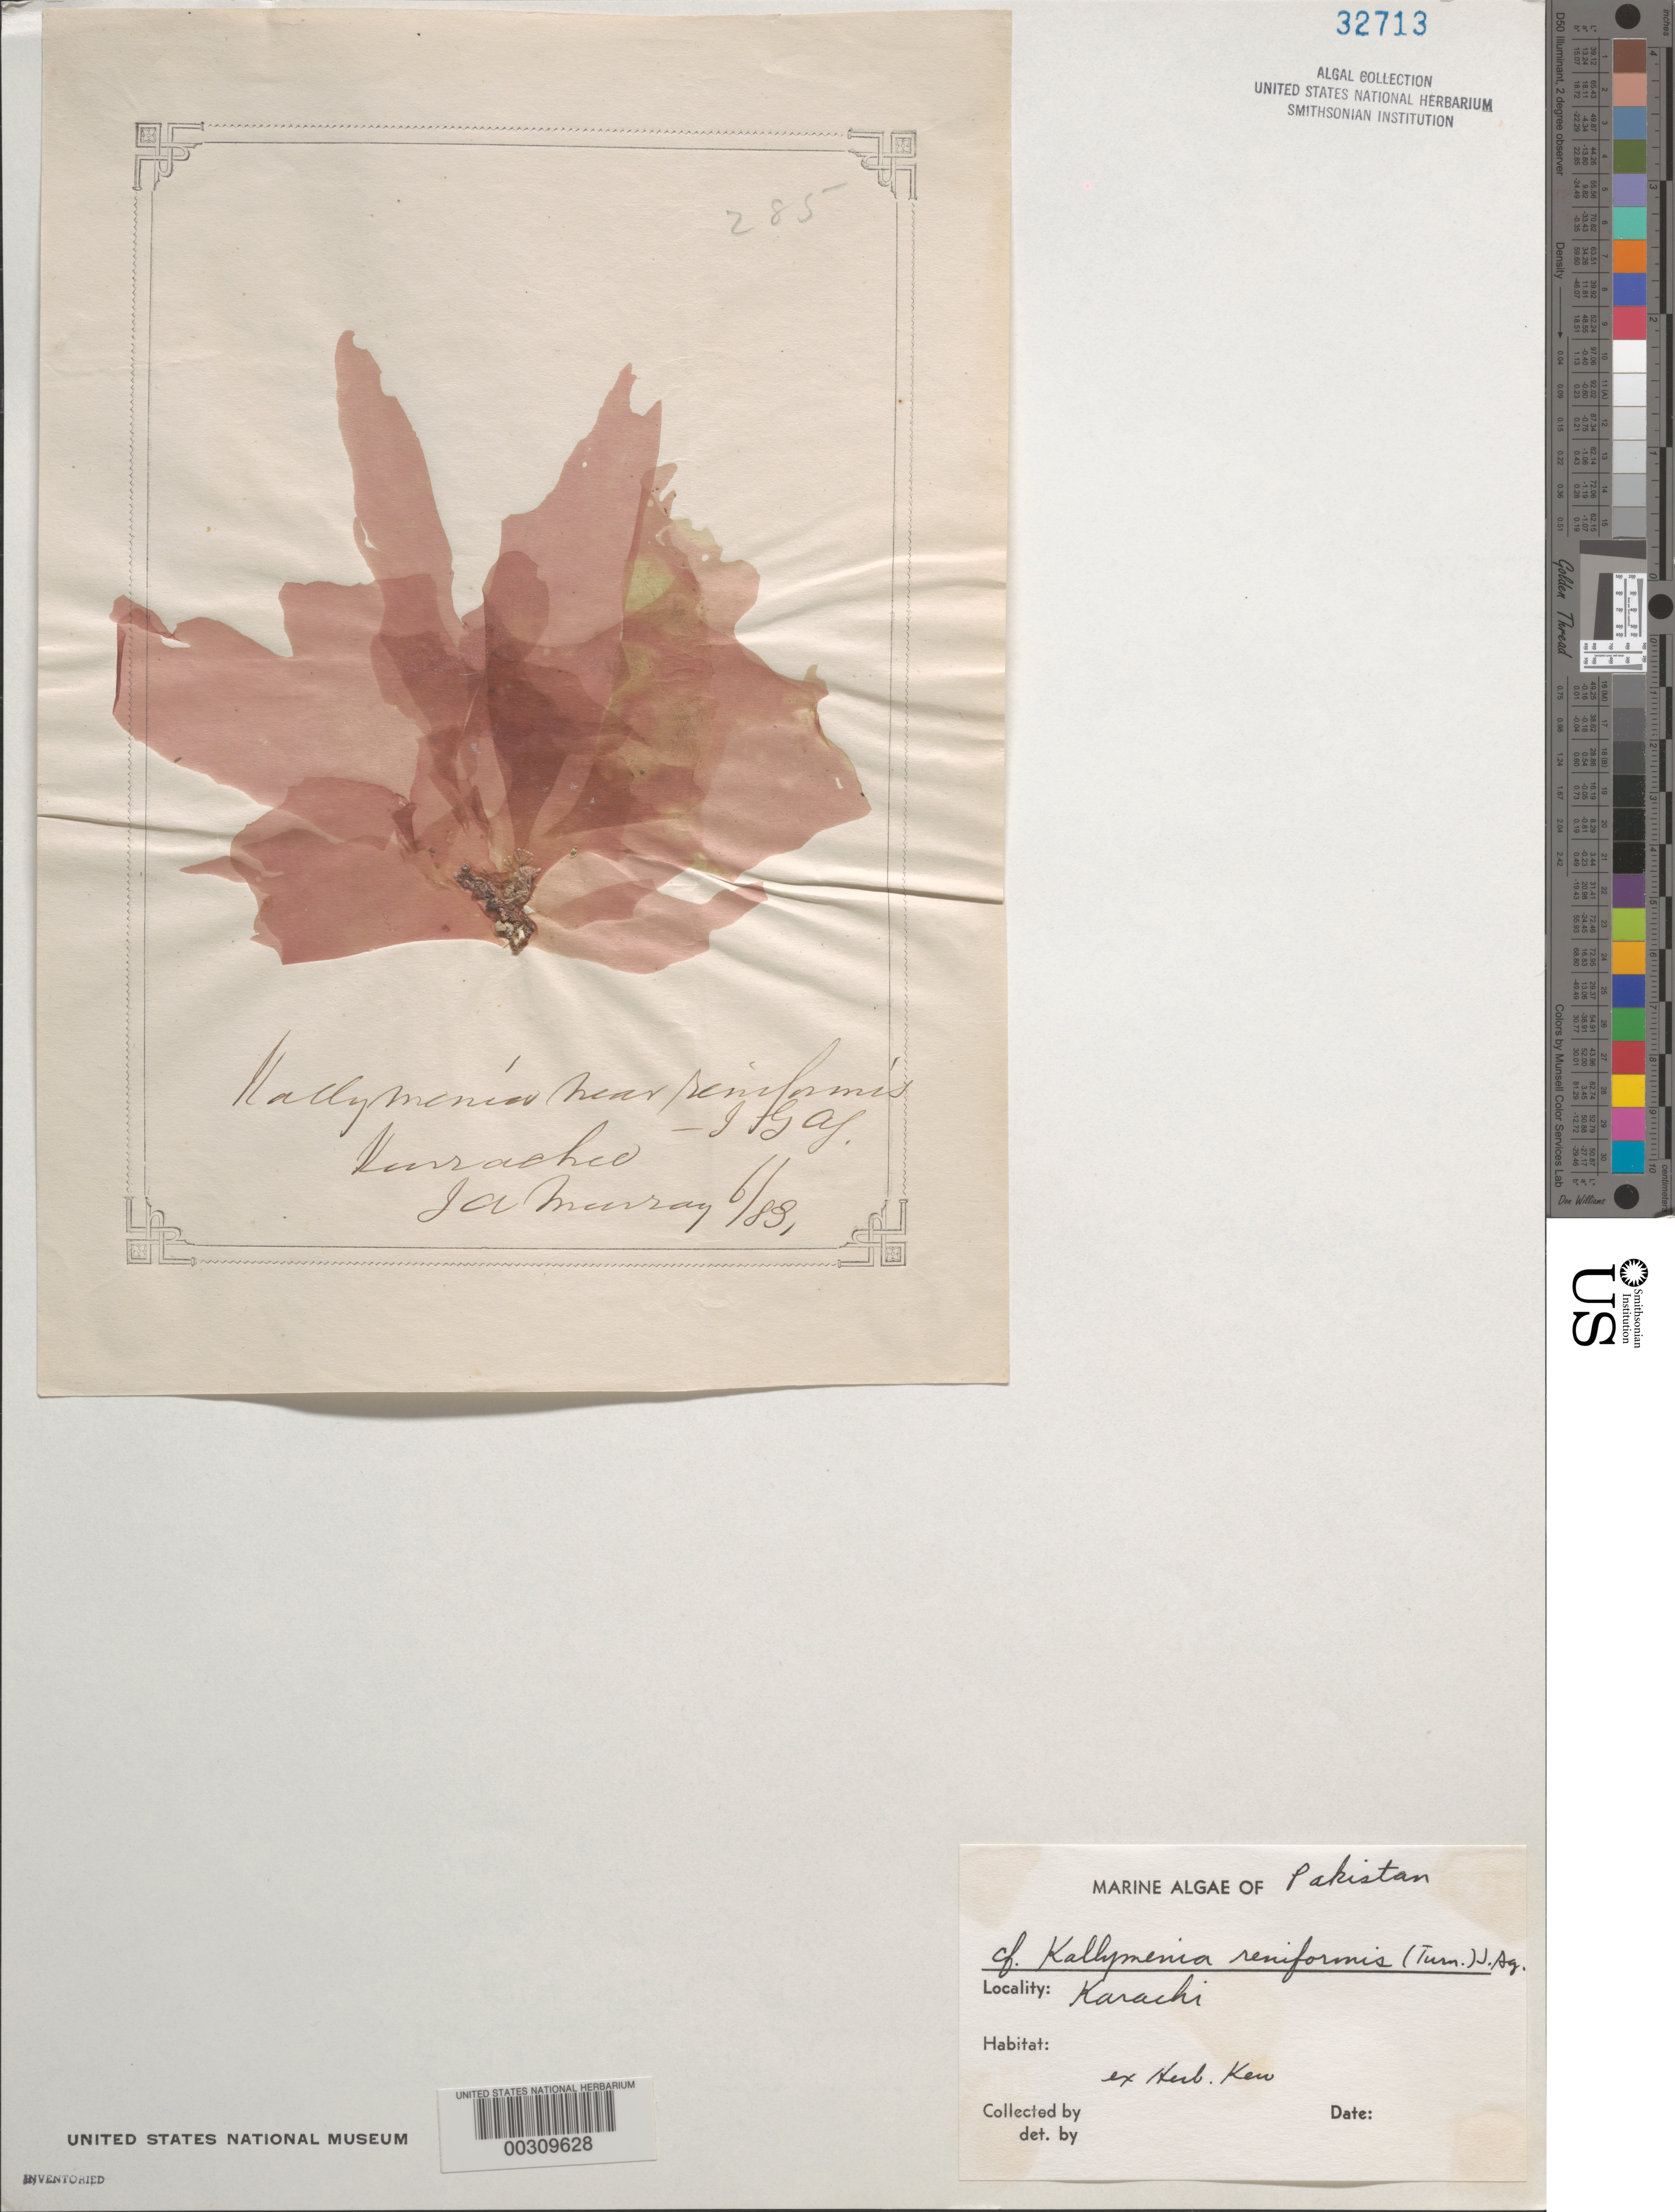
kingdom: Plantae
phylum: Rhodophyta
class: Florideophyceae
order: Gigartinales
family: Kallymeniaceae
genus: Kallymenia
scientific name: Kallymenia reniformis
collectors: J. A. Murray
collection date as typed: Jun 1883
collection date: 1883-06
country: Pakistan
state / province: Sindh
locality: Karachi (kurrachee)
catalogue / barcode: US 32713